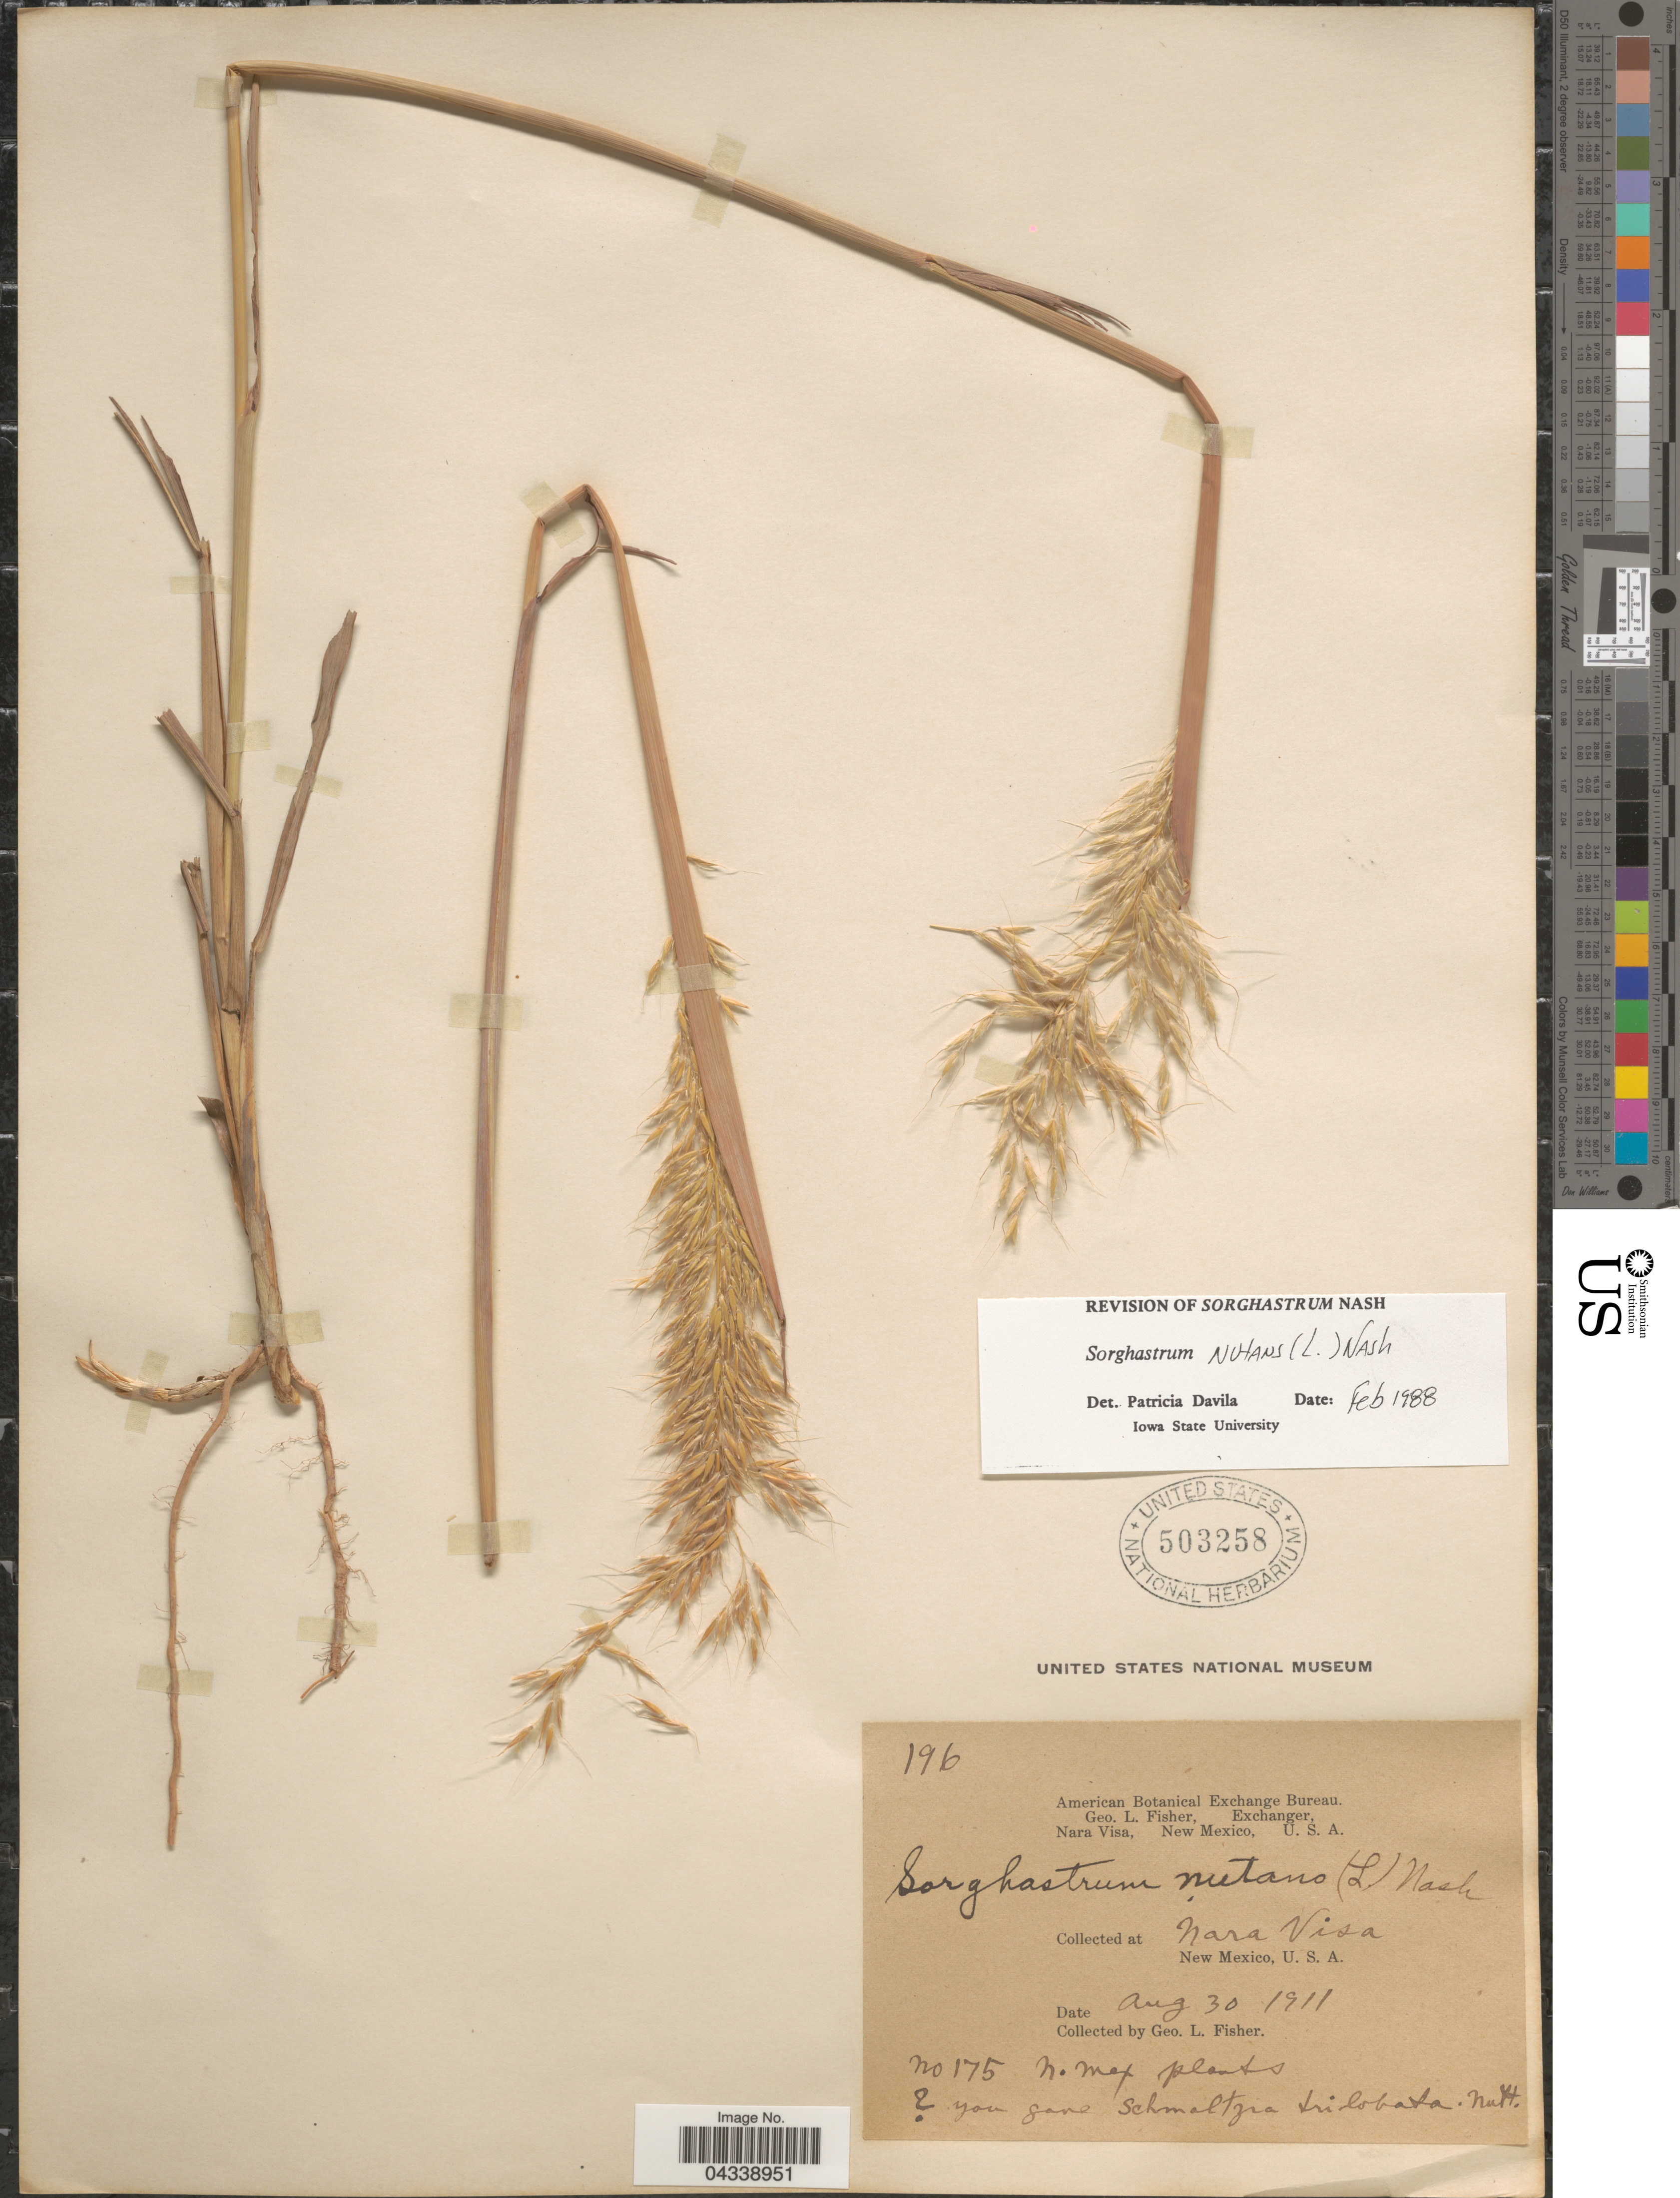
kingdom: Plantae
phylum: Tracheophyta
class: Liliopsida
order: Poales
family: Poaceae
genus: Sorghastrum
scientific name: Sorghastrum nutans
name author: (L.) Nash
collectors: G. L. Fisher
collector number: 196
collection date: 1911-08-30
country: United States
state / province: New Mexico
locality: Nara Visa.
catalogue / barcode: US 503258